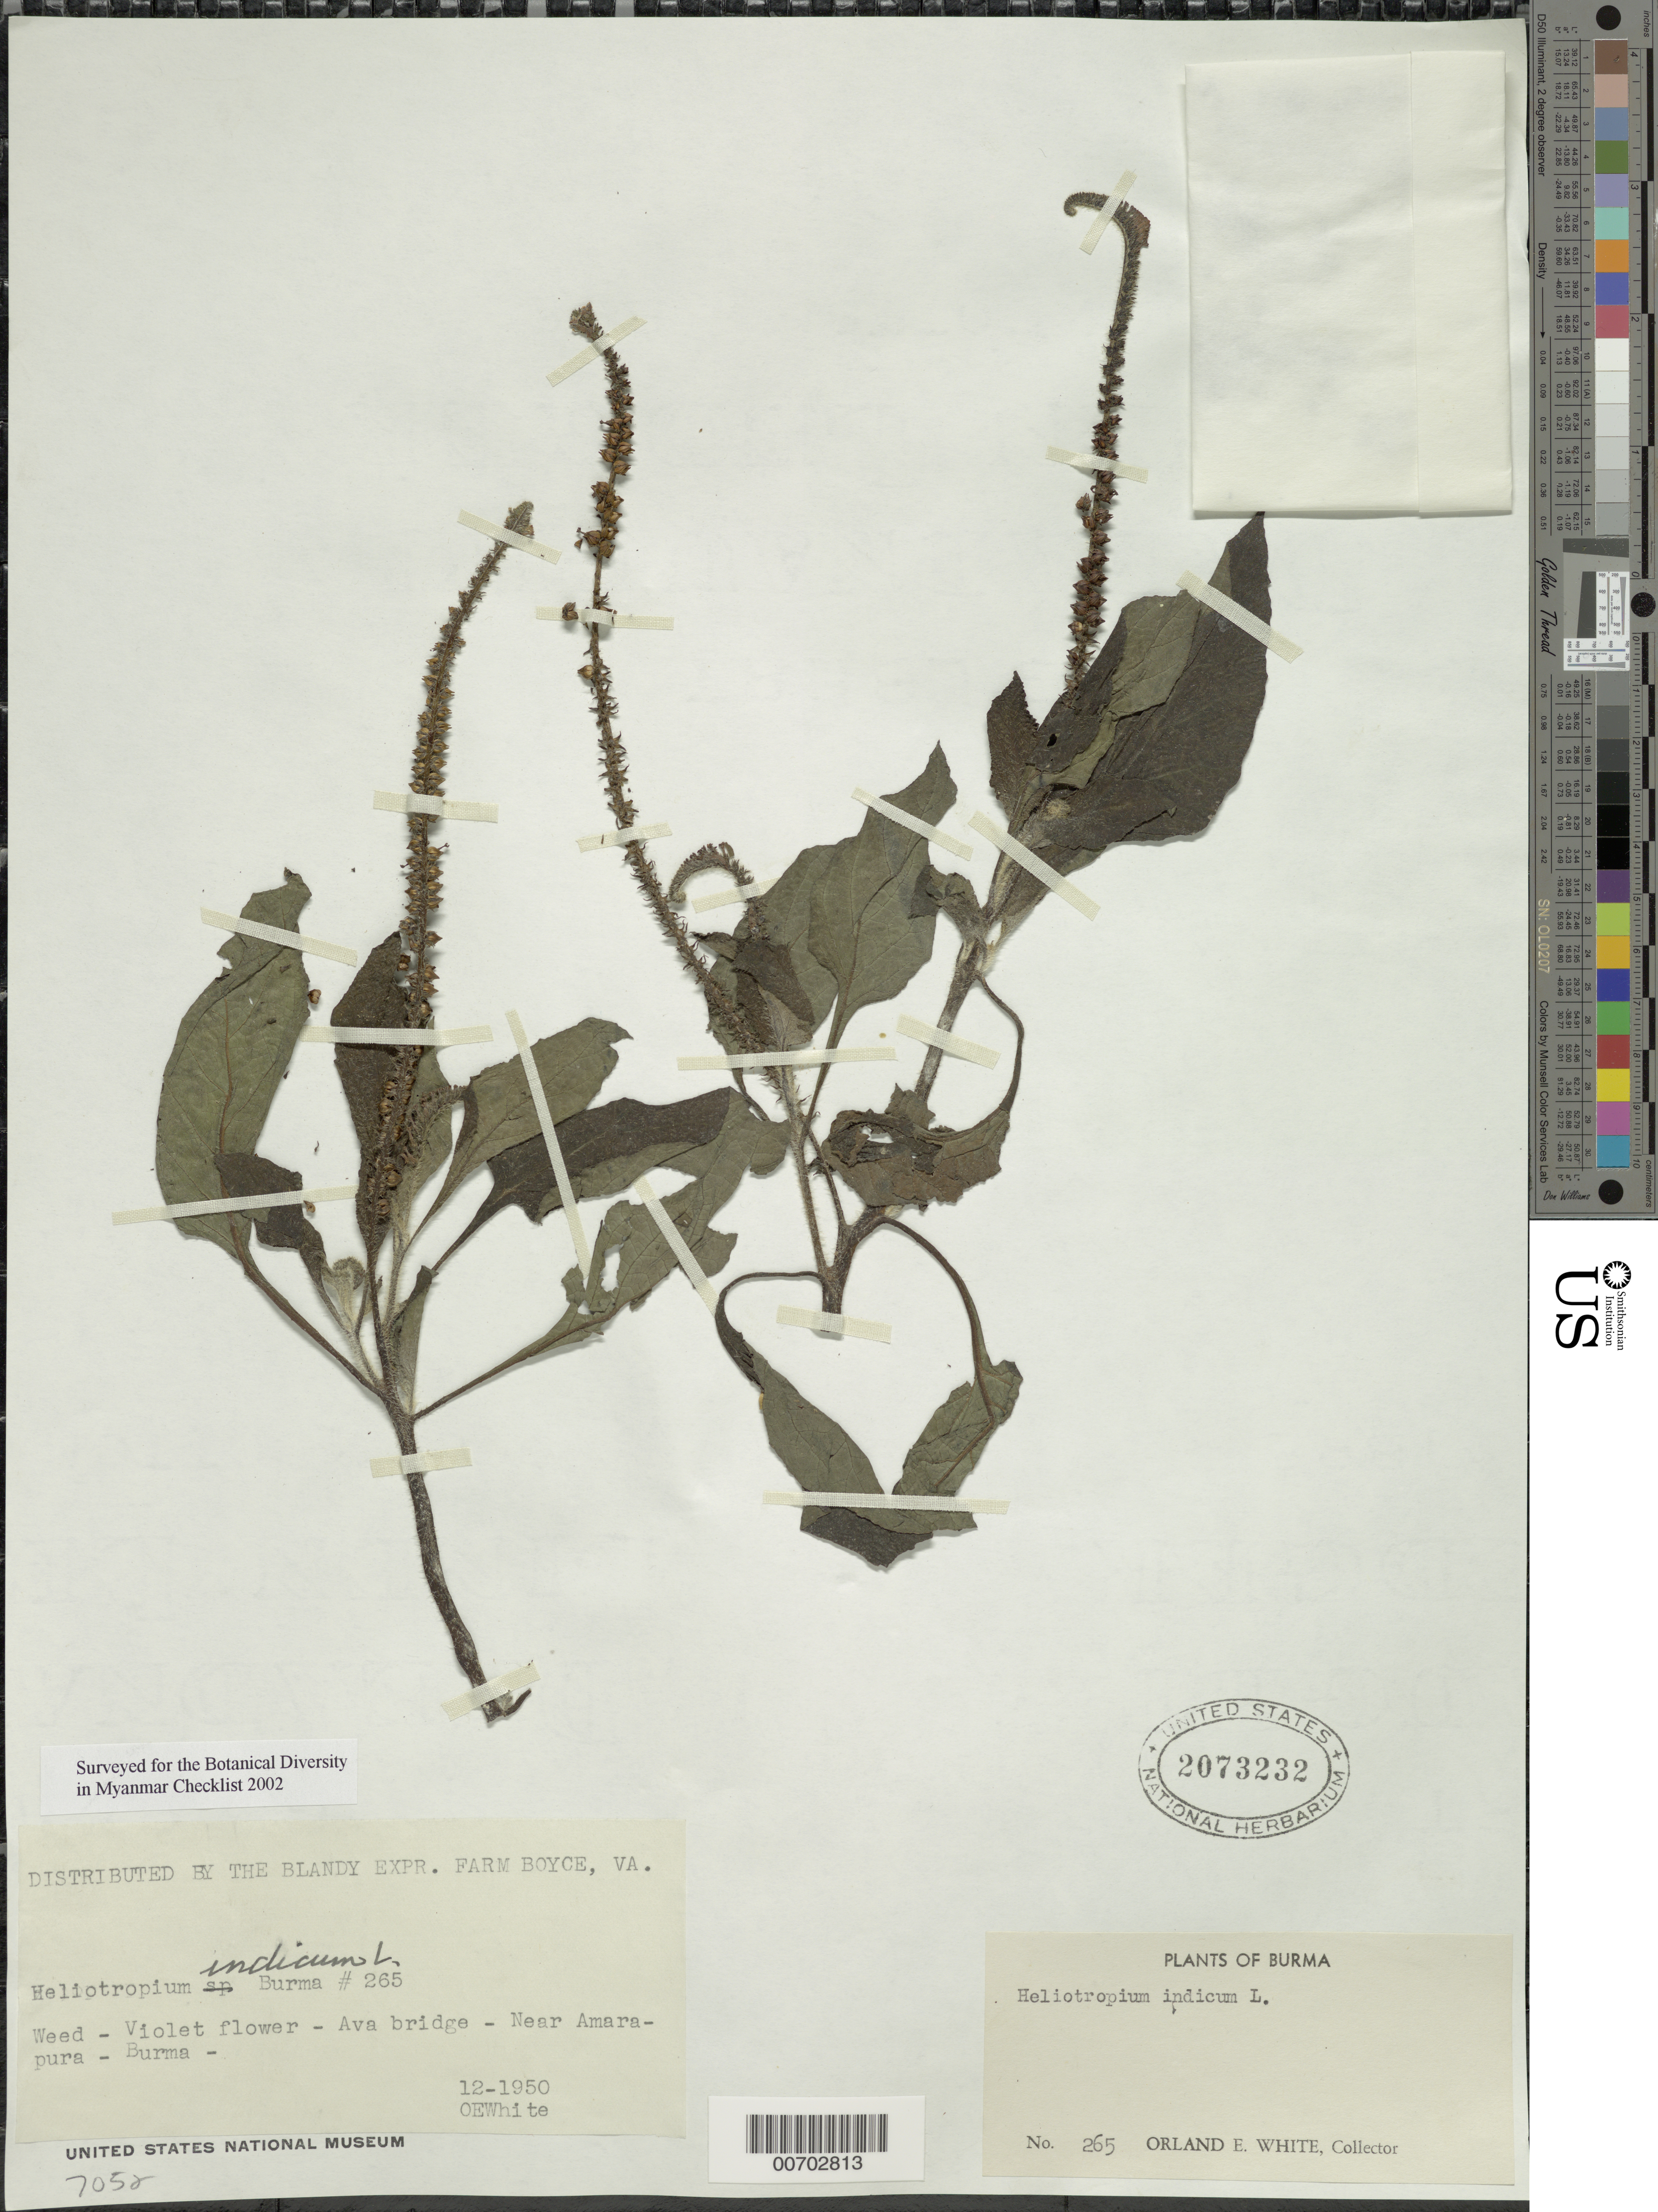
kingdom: Plantae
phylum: Tracheophyta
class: Magnoliopsida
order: Boraginales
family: Heliotropiaceae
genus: Heliotropium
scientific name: Heliotropium indicum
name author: L.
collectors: O. E. White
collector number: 265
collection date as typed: Dec 1950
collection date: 1950-12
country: Myanmar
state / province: Irrawadda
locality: Ayeyawaddy, Annapurna, Ava Bridge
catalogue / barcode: US 2073232